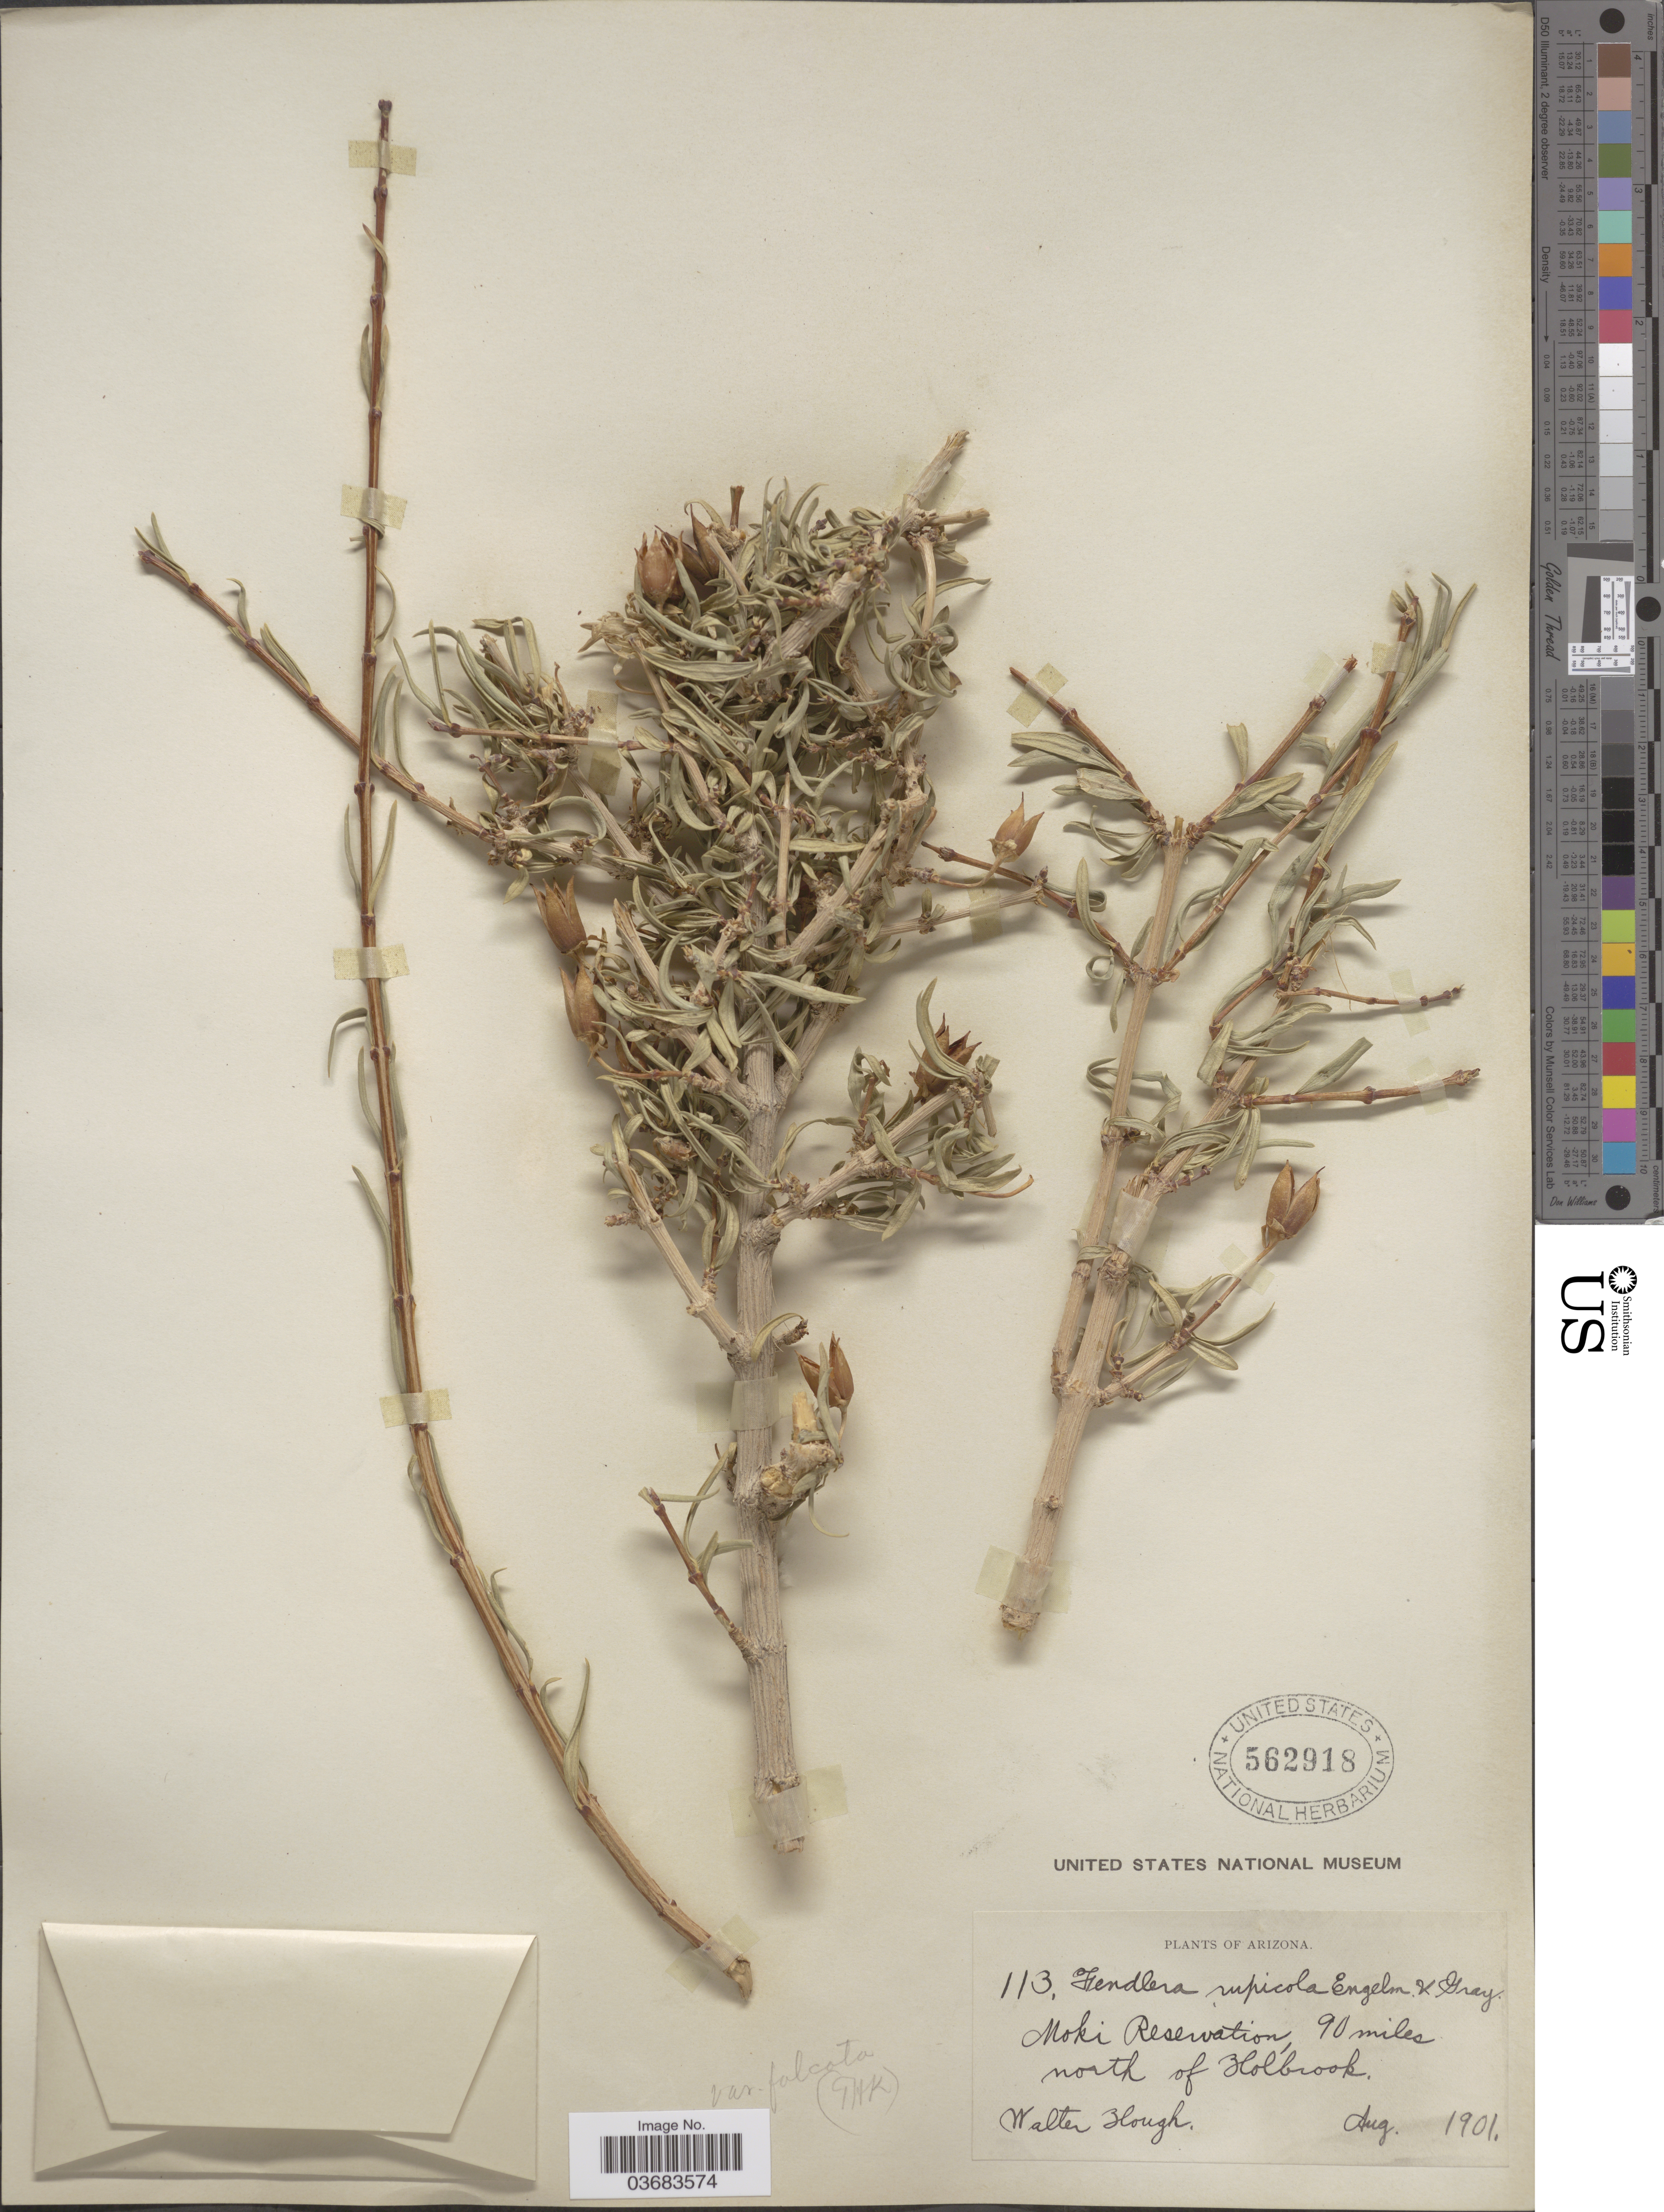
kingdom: Plantae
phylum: Tracheophyta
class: Magnoliopsida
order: Cornales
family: Hydrangeaceae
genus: Fendlera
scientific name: Fendlera rupicola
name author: Englem. & A. Gray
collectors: W. Hough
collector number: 113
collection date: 1901-08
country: United States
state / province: Arizona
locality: Moki Reservation, 90 miles north of Holbrook.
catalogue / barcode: US 562918